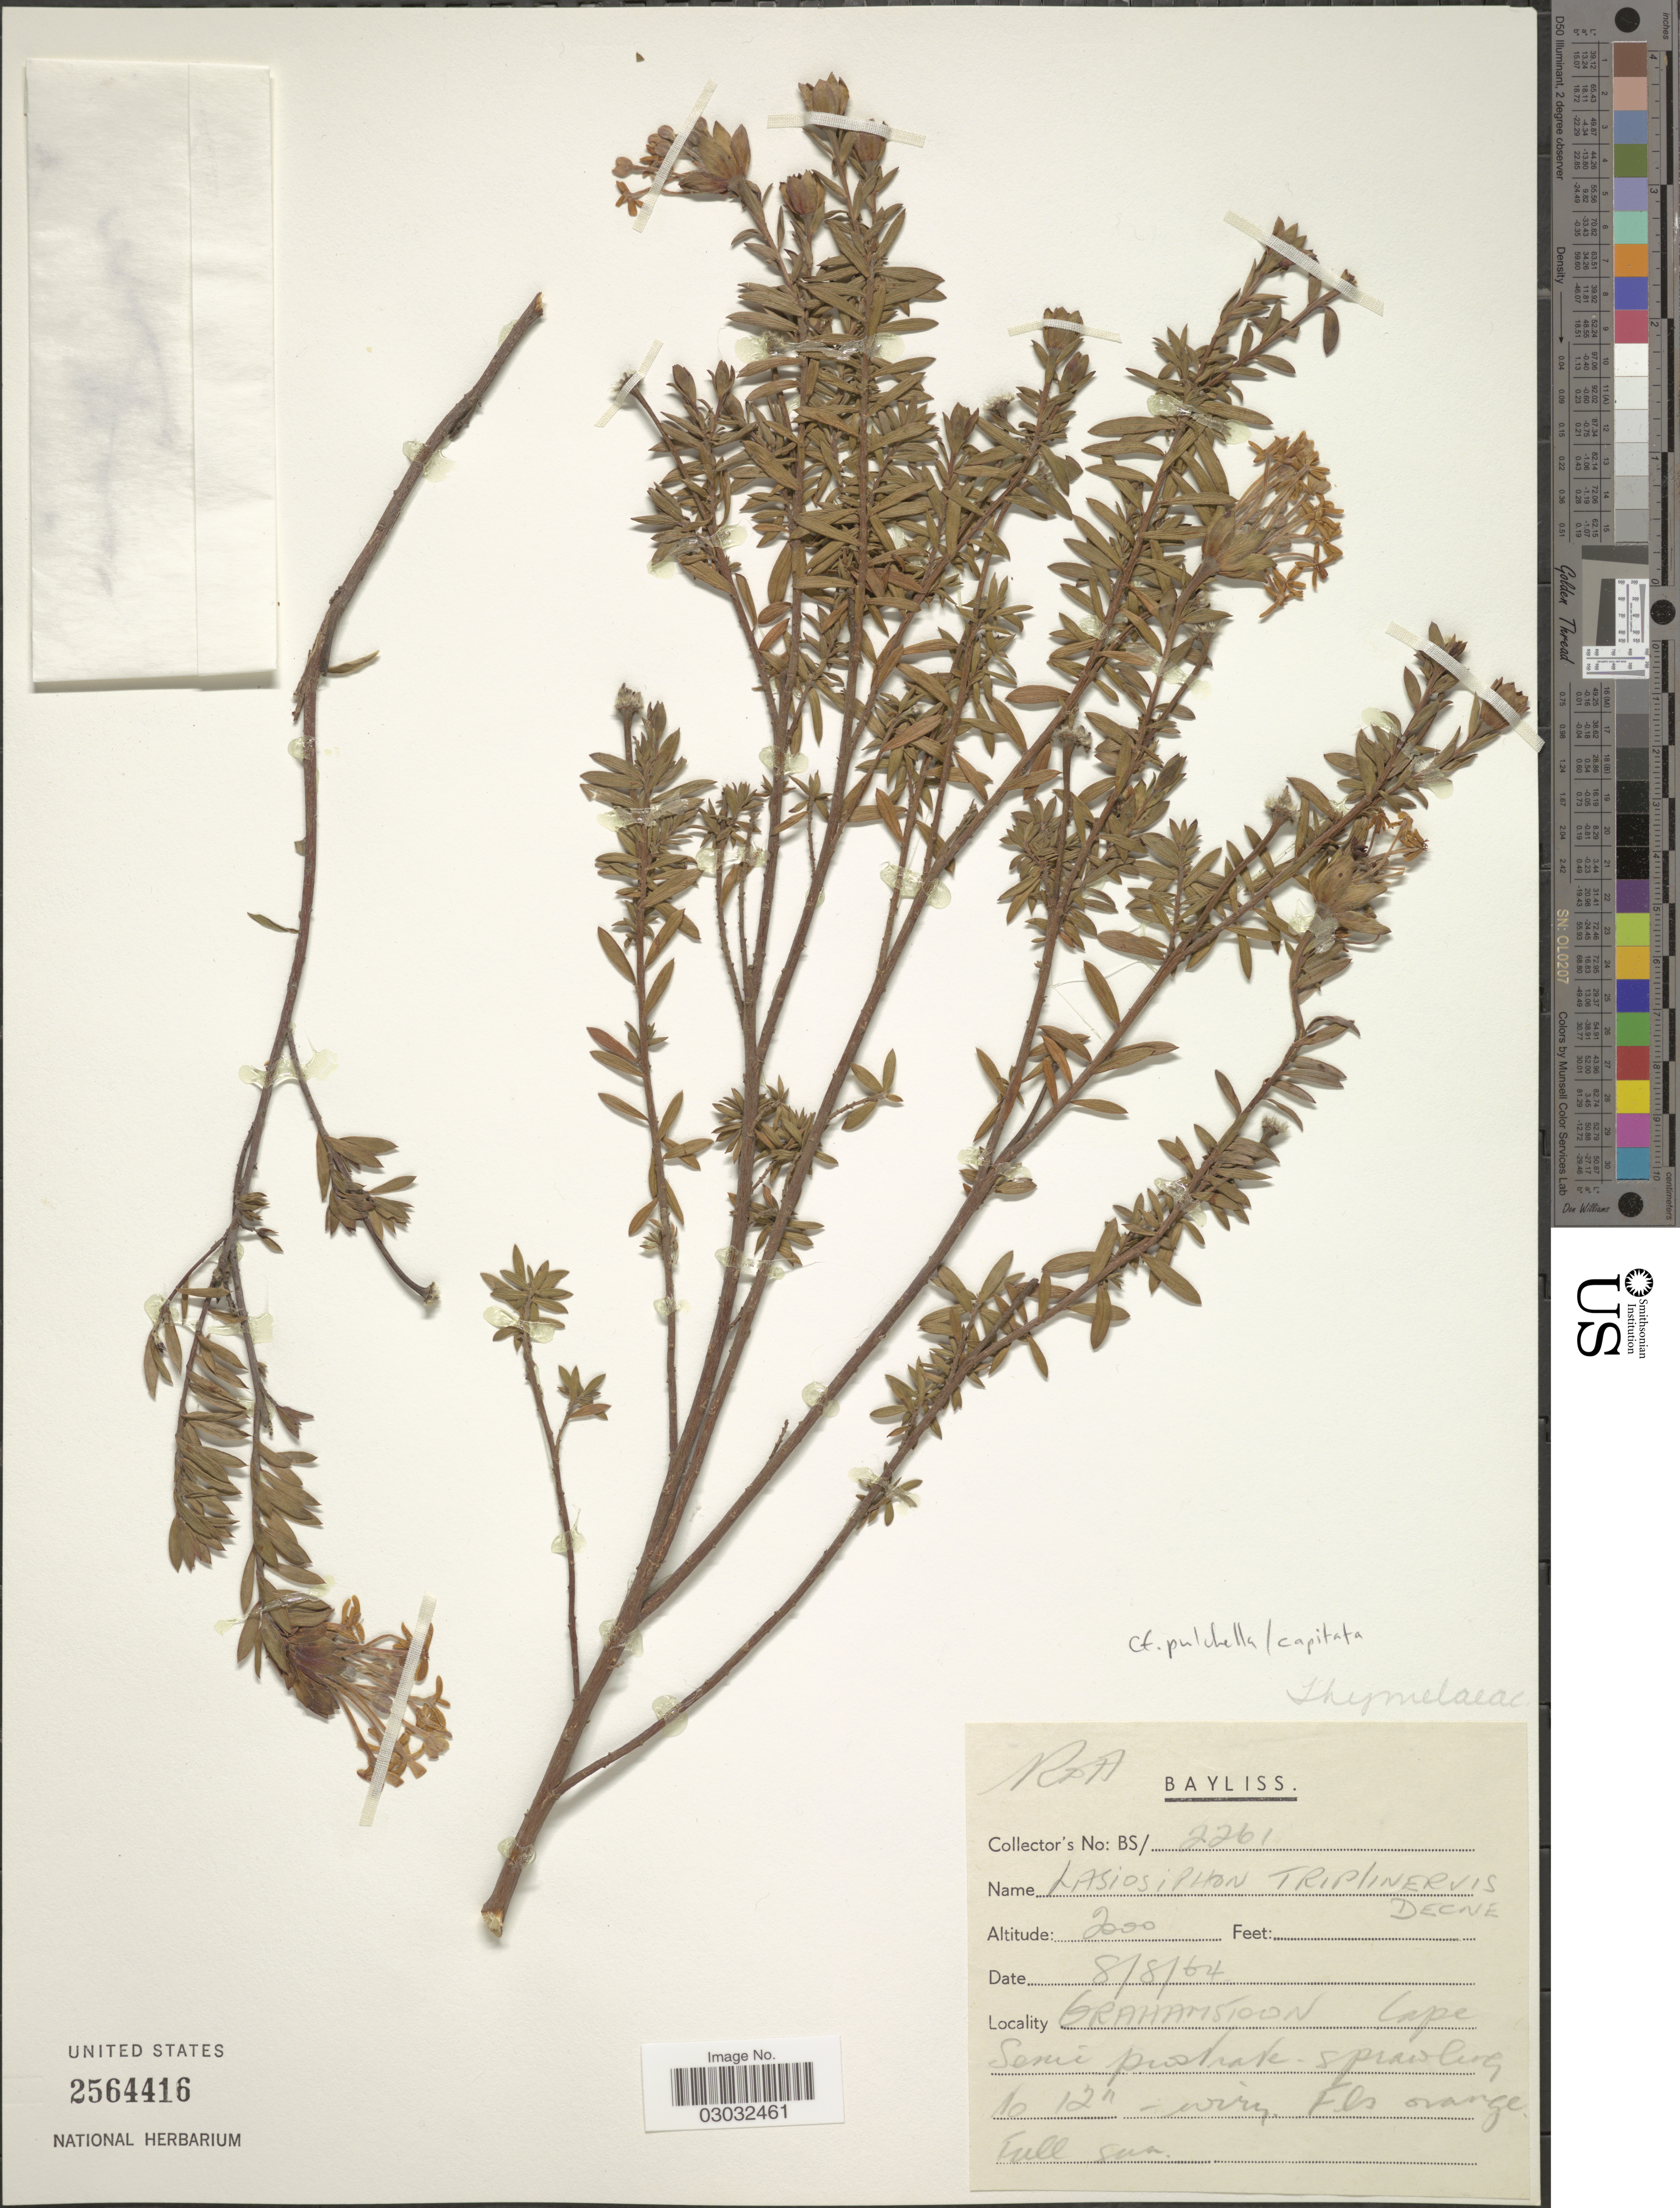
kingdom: Plantae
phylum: Tracheophyta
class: Magnoliopsida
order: Malvales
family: Thymelaeaceae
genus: Lasiosiphon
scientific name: Lasiosiphon sp.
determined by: Strong, Mark T., (BOT), Smithsonian Institution - National Museum of Natural History (UNITED STATES)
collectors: R. Bayliss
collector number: BS2261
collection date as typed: Transcribed d/m/y: 8/8/64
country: South Africa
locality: Grahamstown Cape.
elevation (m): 610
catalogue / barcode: US 2564416